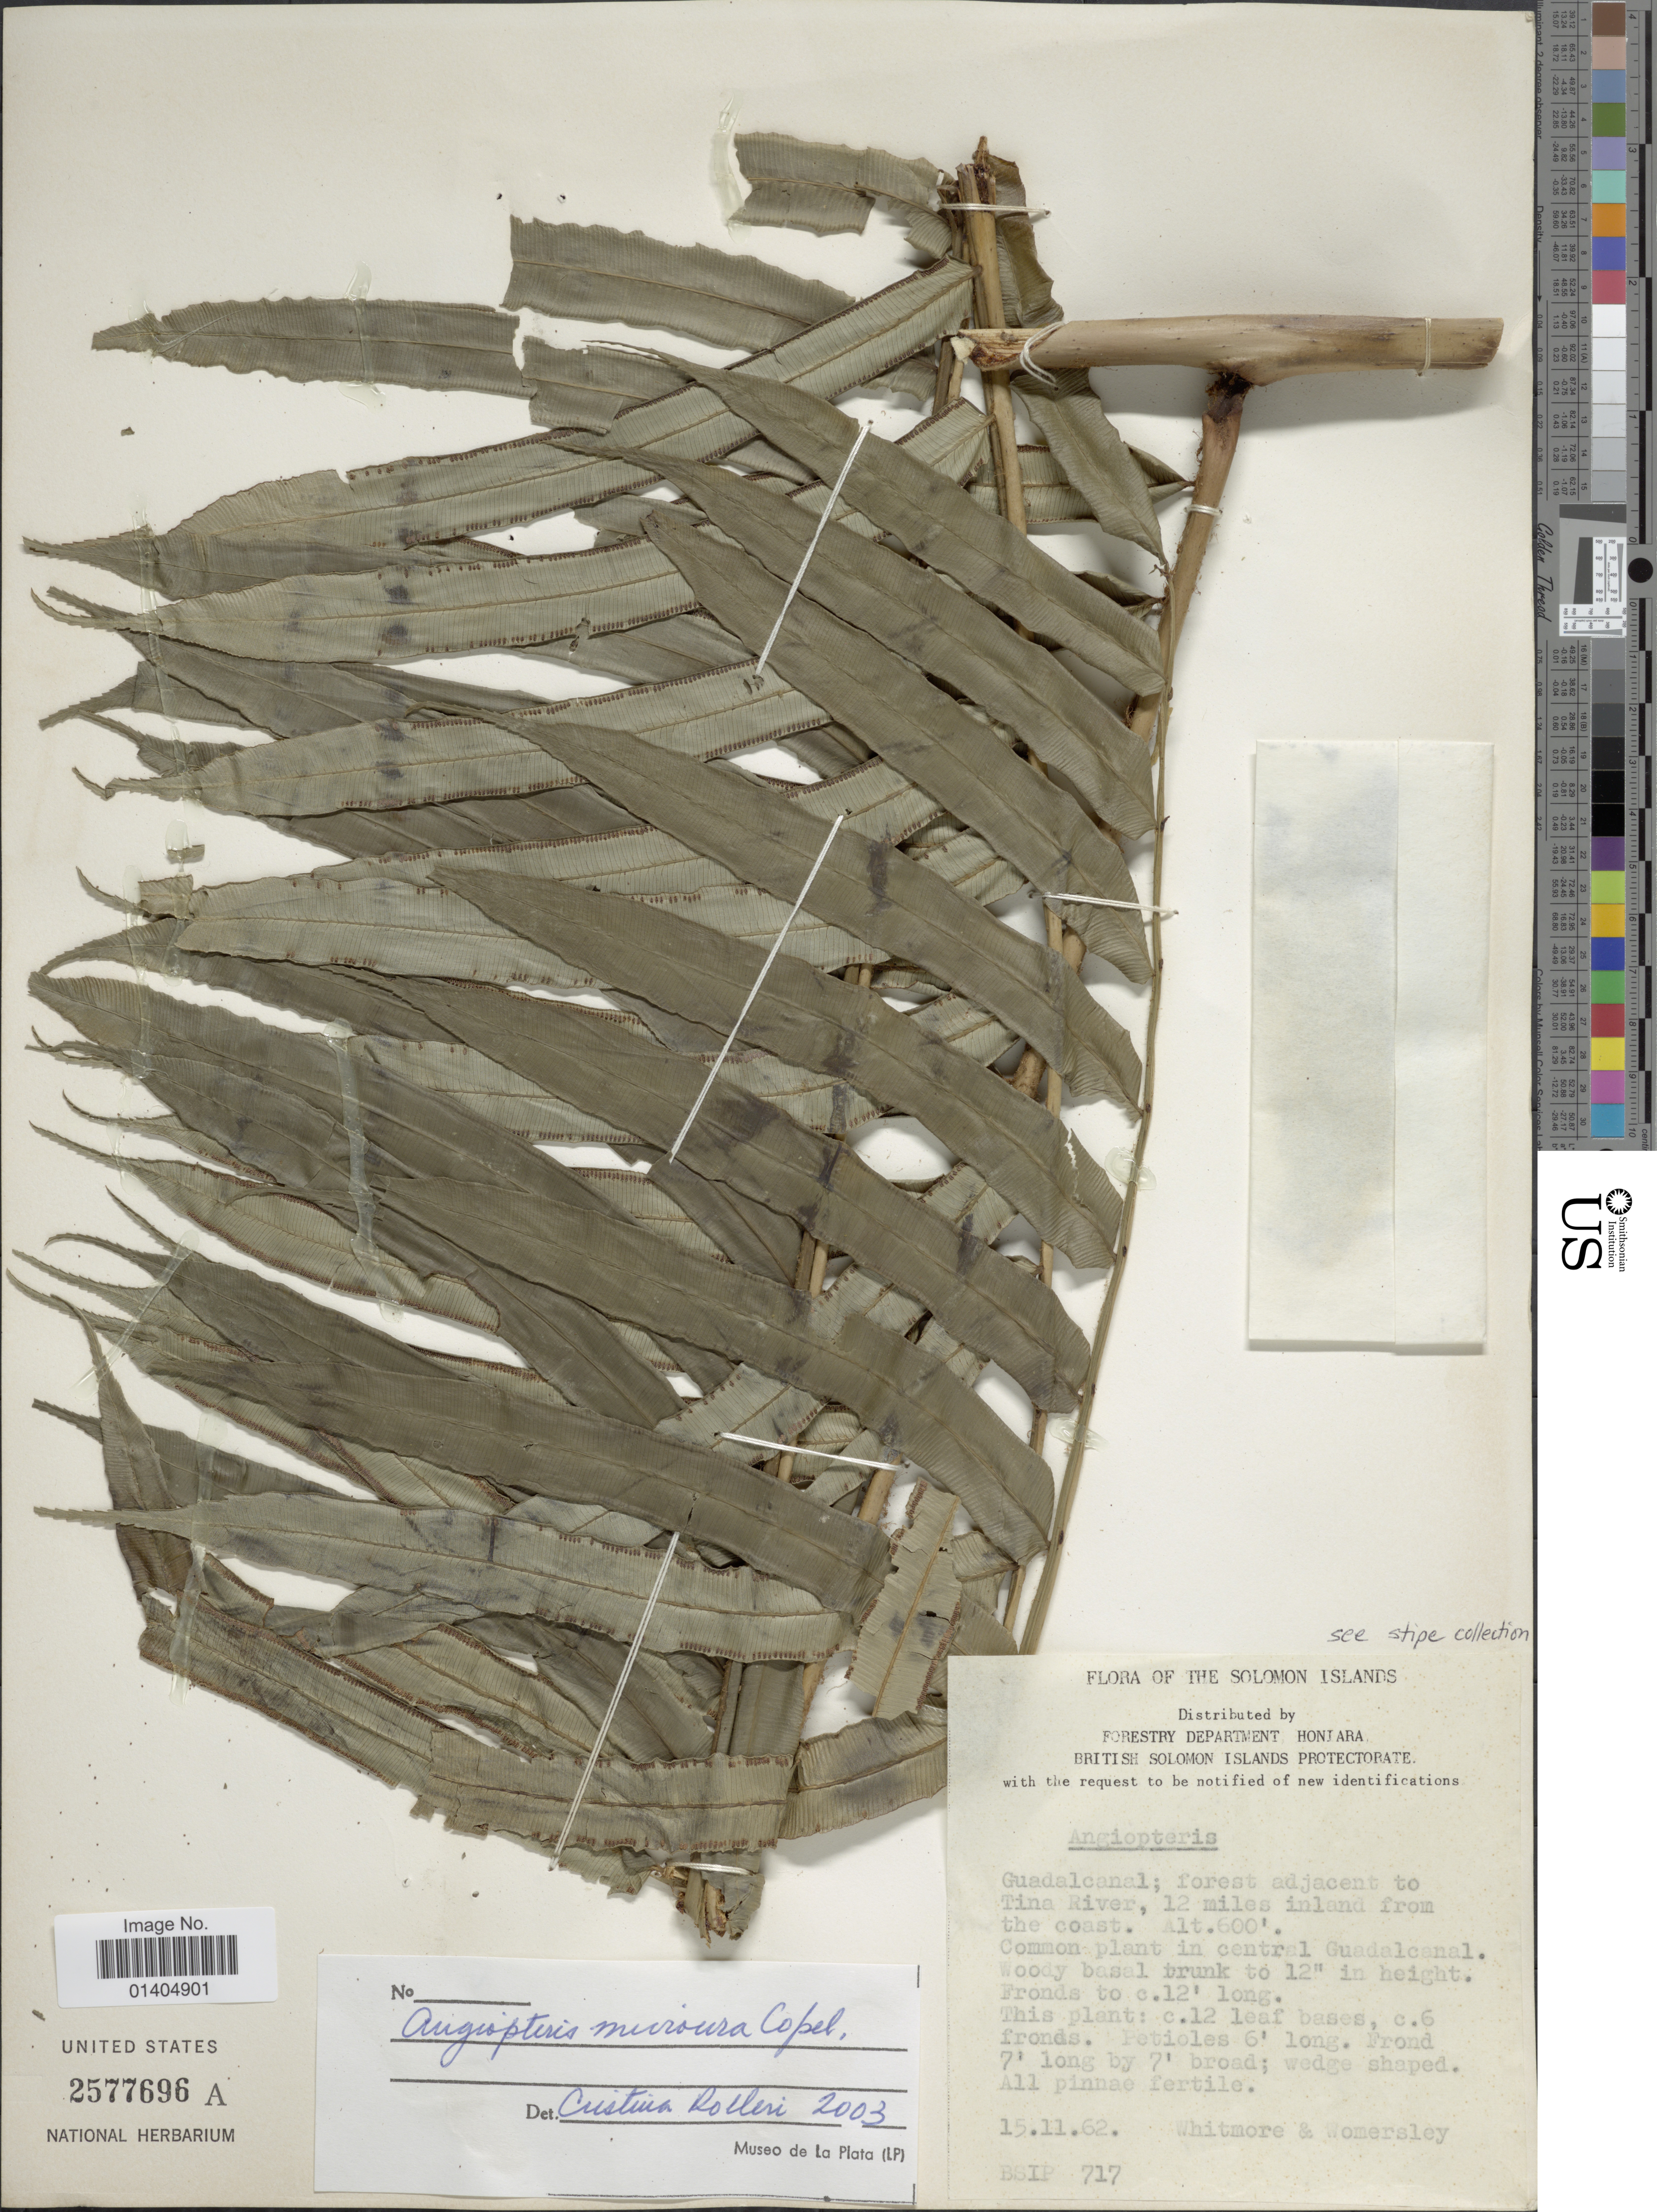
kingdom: Plantae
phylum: Tracheophyta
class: Polypodiopsida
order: Marattiales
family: Marattiaceae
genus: Angiopteris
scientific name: Angiopteris microura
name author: Copel.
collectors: -. Whitmore & Womersley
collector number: BSIP 717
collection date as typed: Transcribed d/m/y: 15/11/62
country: Solomon Islands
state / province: Solomon Islands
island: Guadalcanal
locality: Guadalcanal; forest adjacent to Tina River, 12 miles inland from the coast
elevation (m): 183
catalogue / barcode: US 2577696A